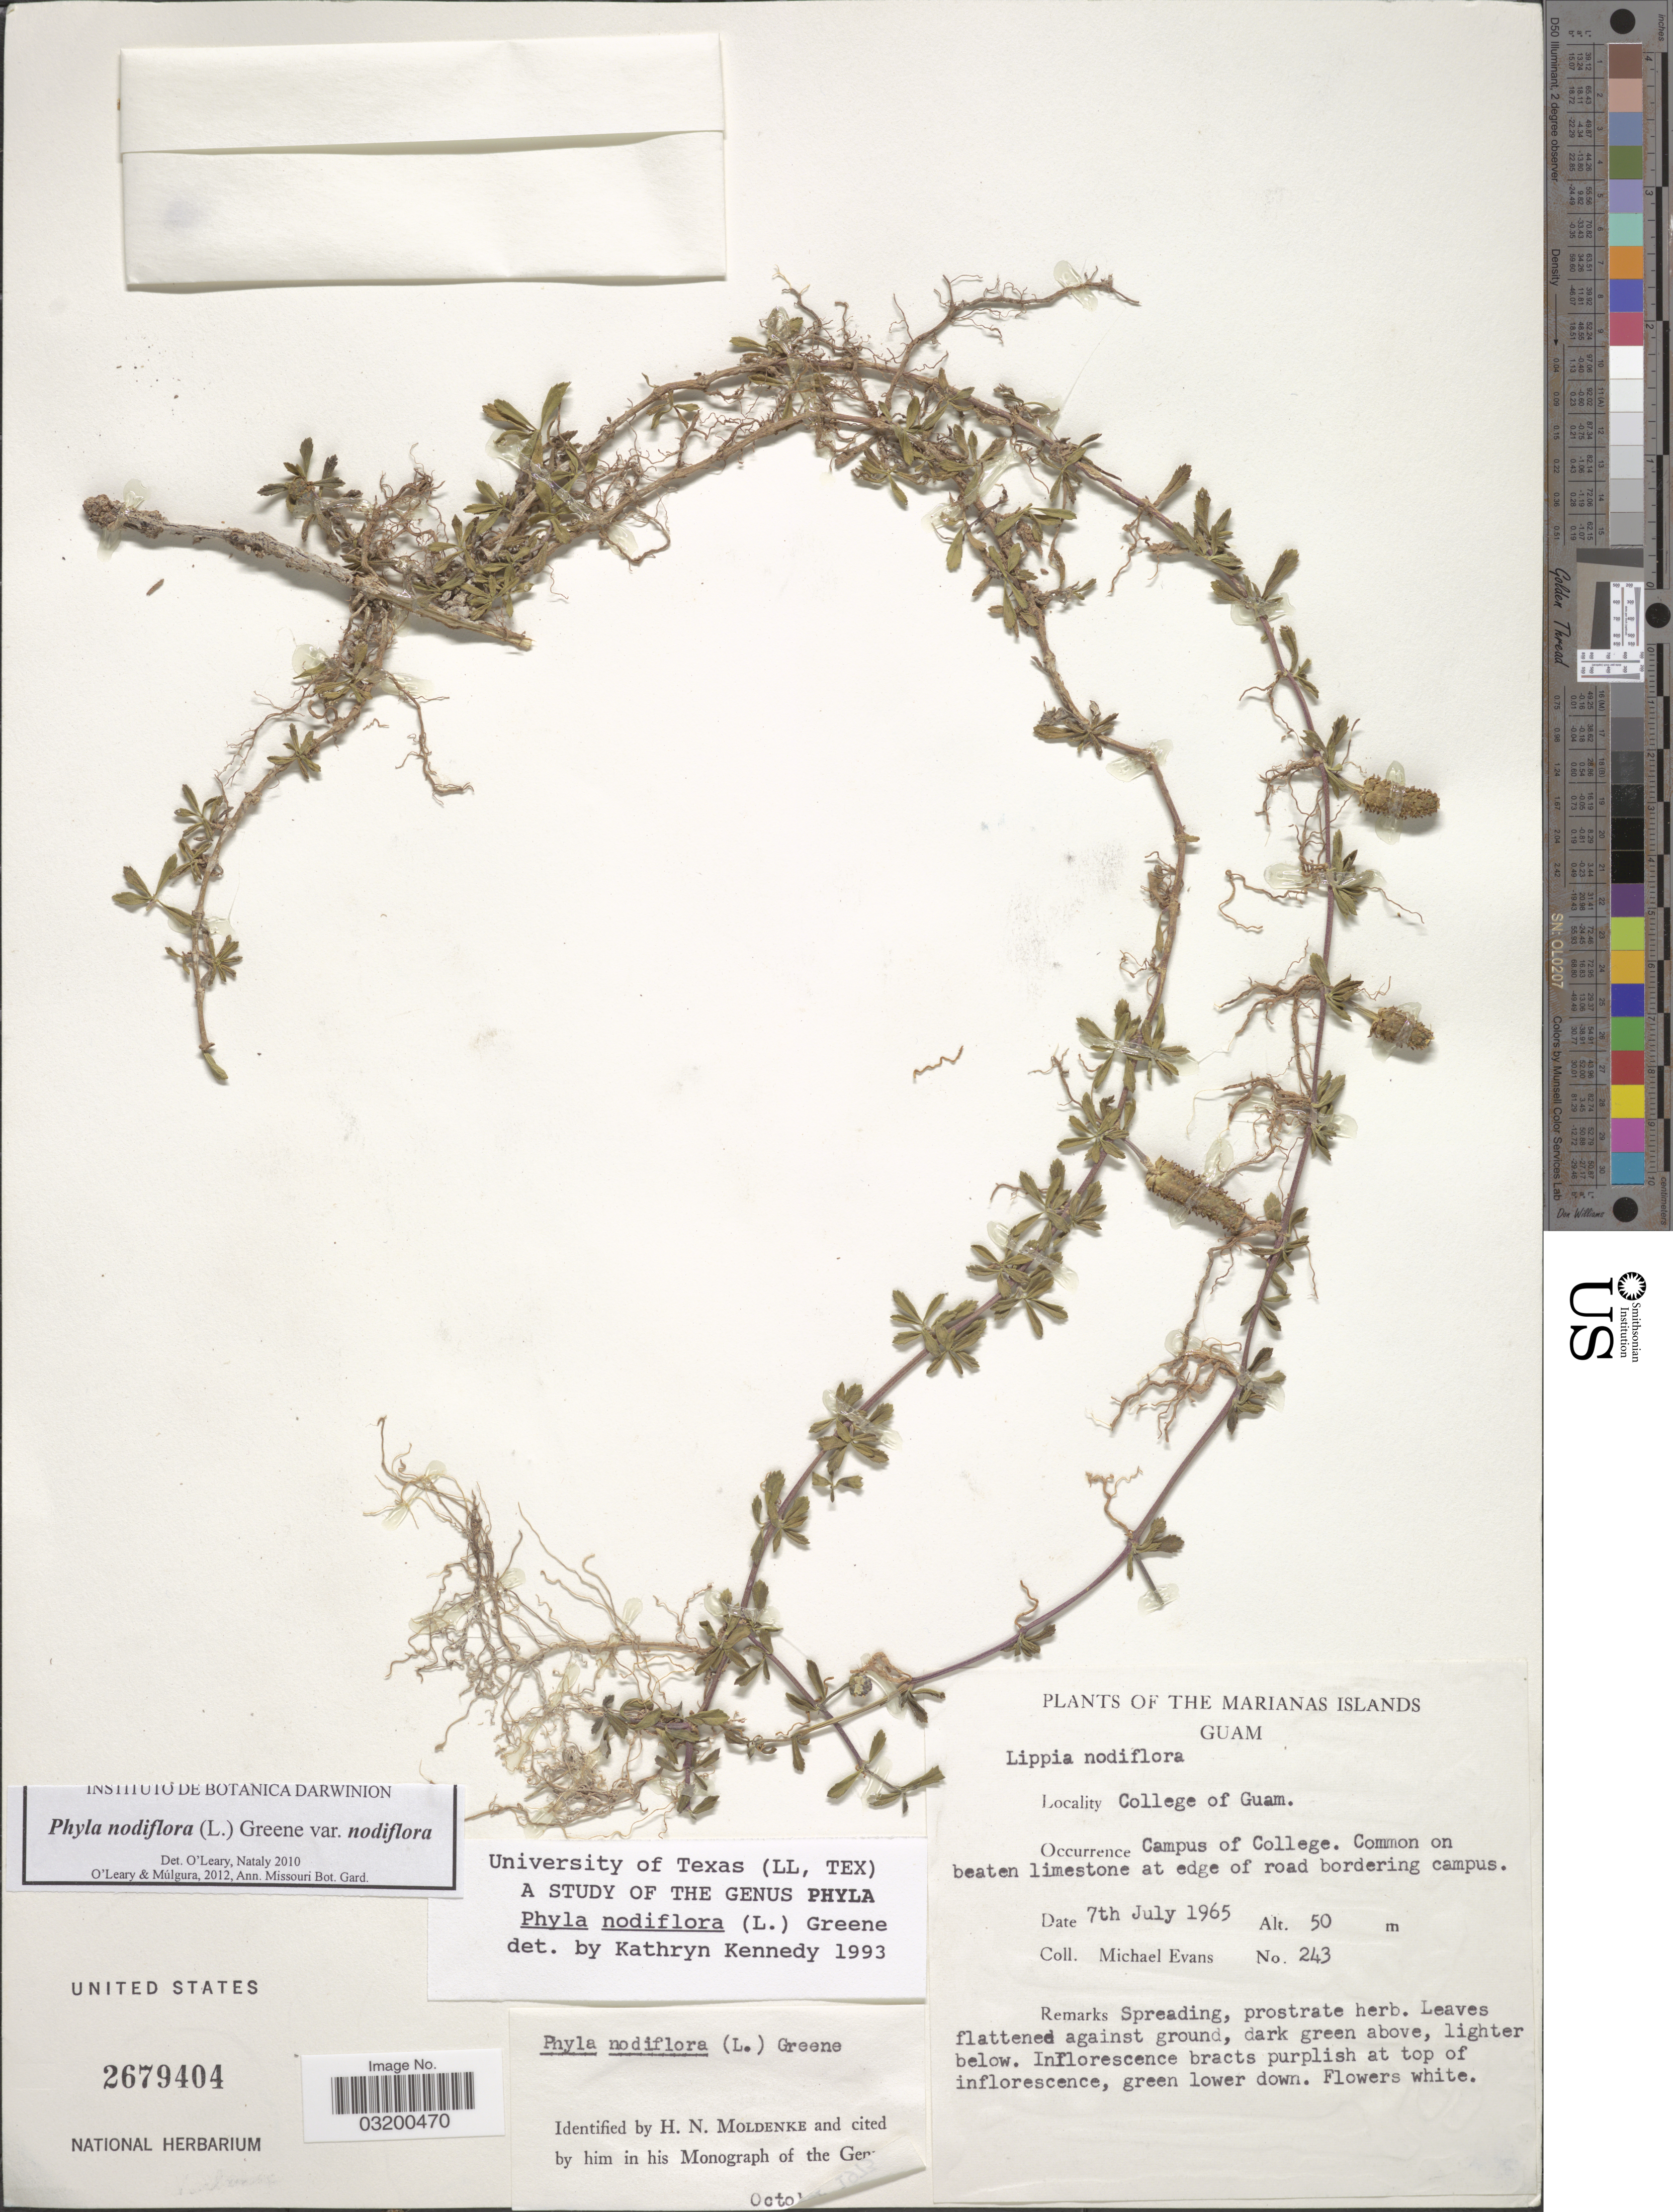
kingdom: Plantae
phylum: Tracheophyta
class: Magnoliopsida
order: Lamiales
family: Verbenaceae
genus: Phyla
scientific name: Phyla nodiflora var. nodiflora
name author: (L.) Greene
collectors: M. Evans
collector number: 243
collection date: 1965-07-07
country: Guam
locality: The Marianas Islands. College of Guam.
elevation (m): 50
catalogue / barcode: US 2679404